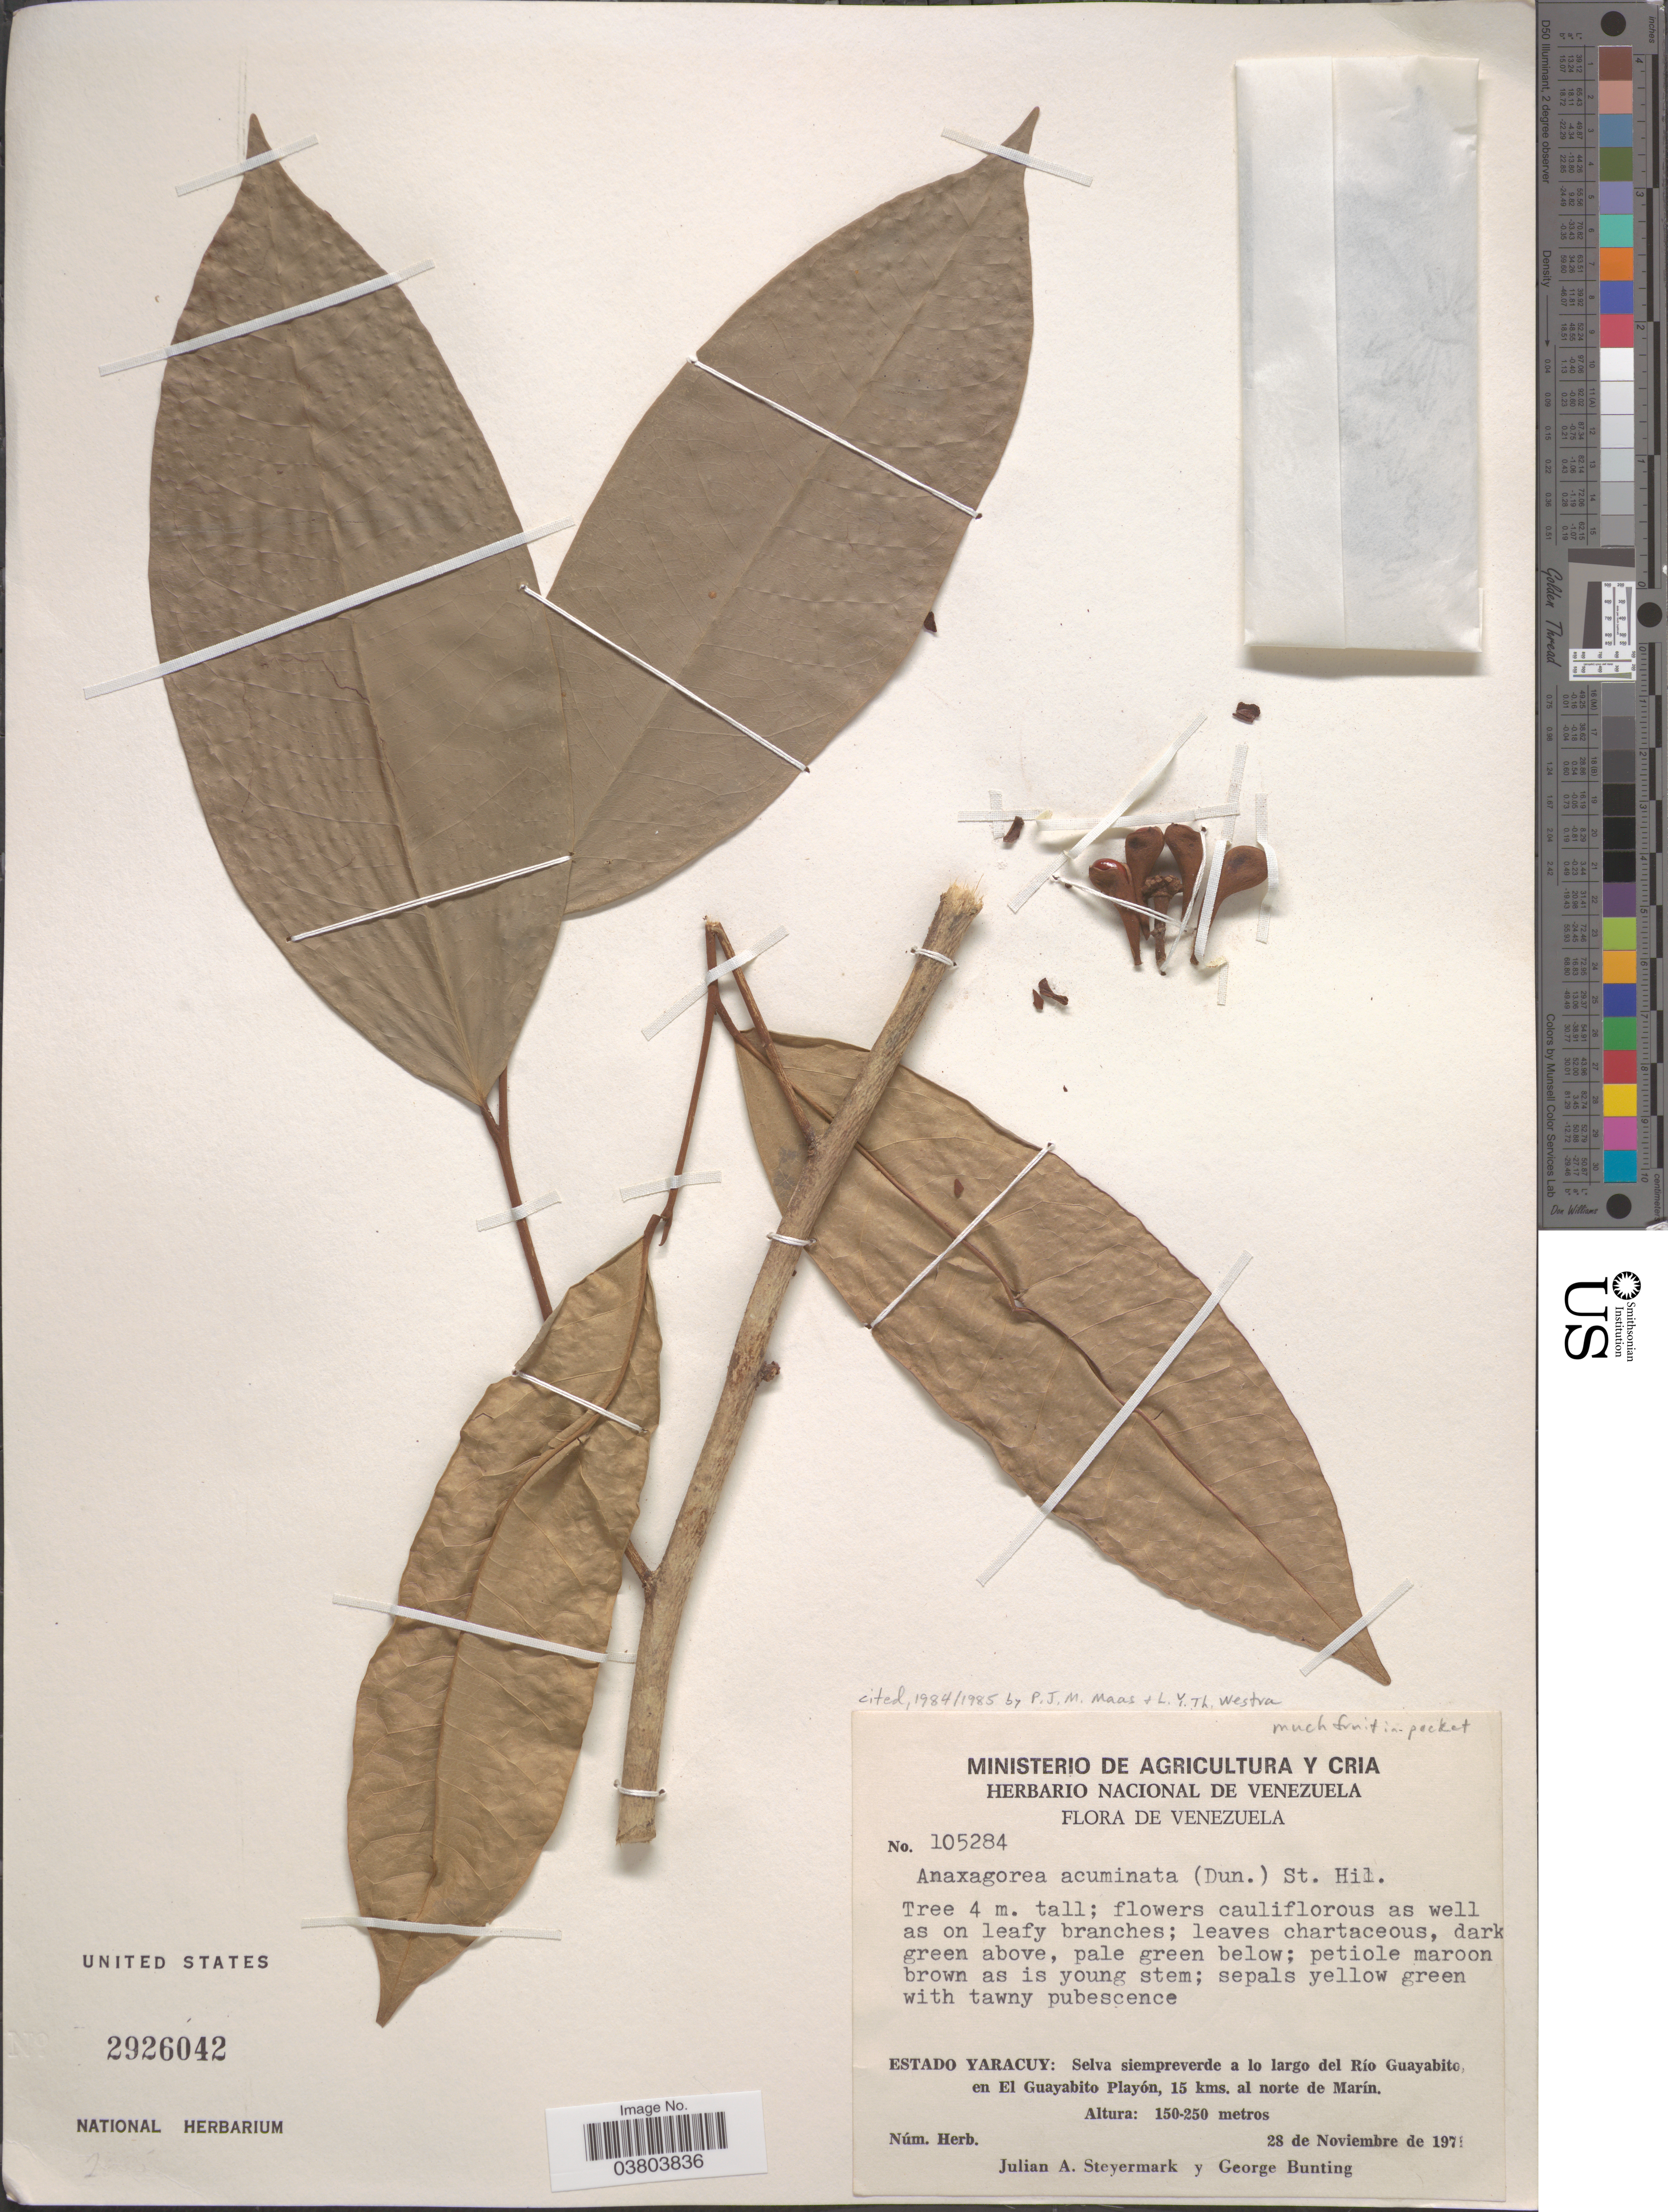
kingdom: Plantae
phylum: Tracheophyta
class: Magnoliopsida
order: Magnoliales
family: Annonaceae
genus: Anaxagorea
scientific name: Anaxagorea acuminata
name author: (Dunal) A. DC.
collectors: J. Steyermark & G. S. Bunting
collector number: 105284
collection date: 1975-11-28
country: Venezuela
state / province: Yaracuy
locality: Selva siempreverde a lo largo del Río Guayabito, en El Guayabito Playón, 15 kms. al norte de Marín.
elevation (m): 150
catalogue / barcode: US 2926042